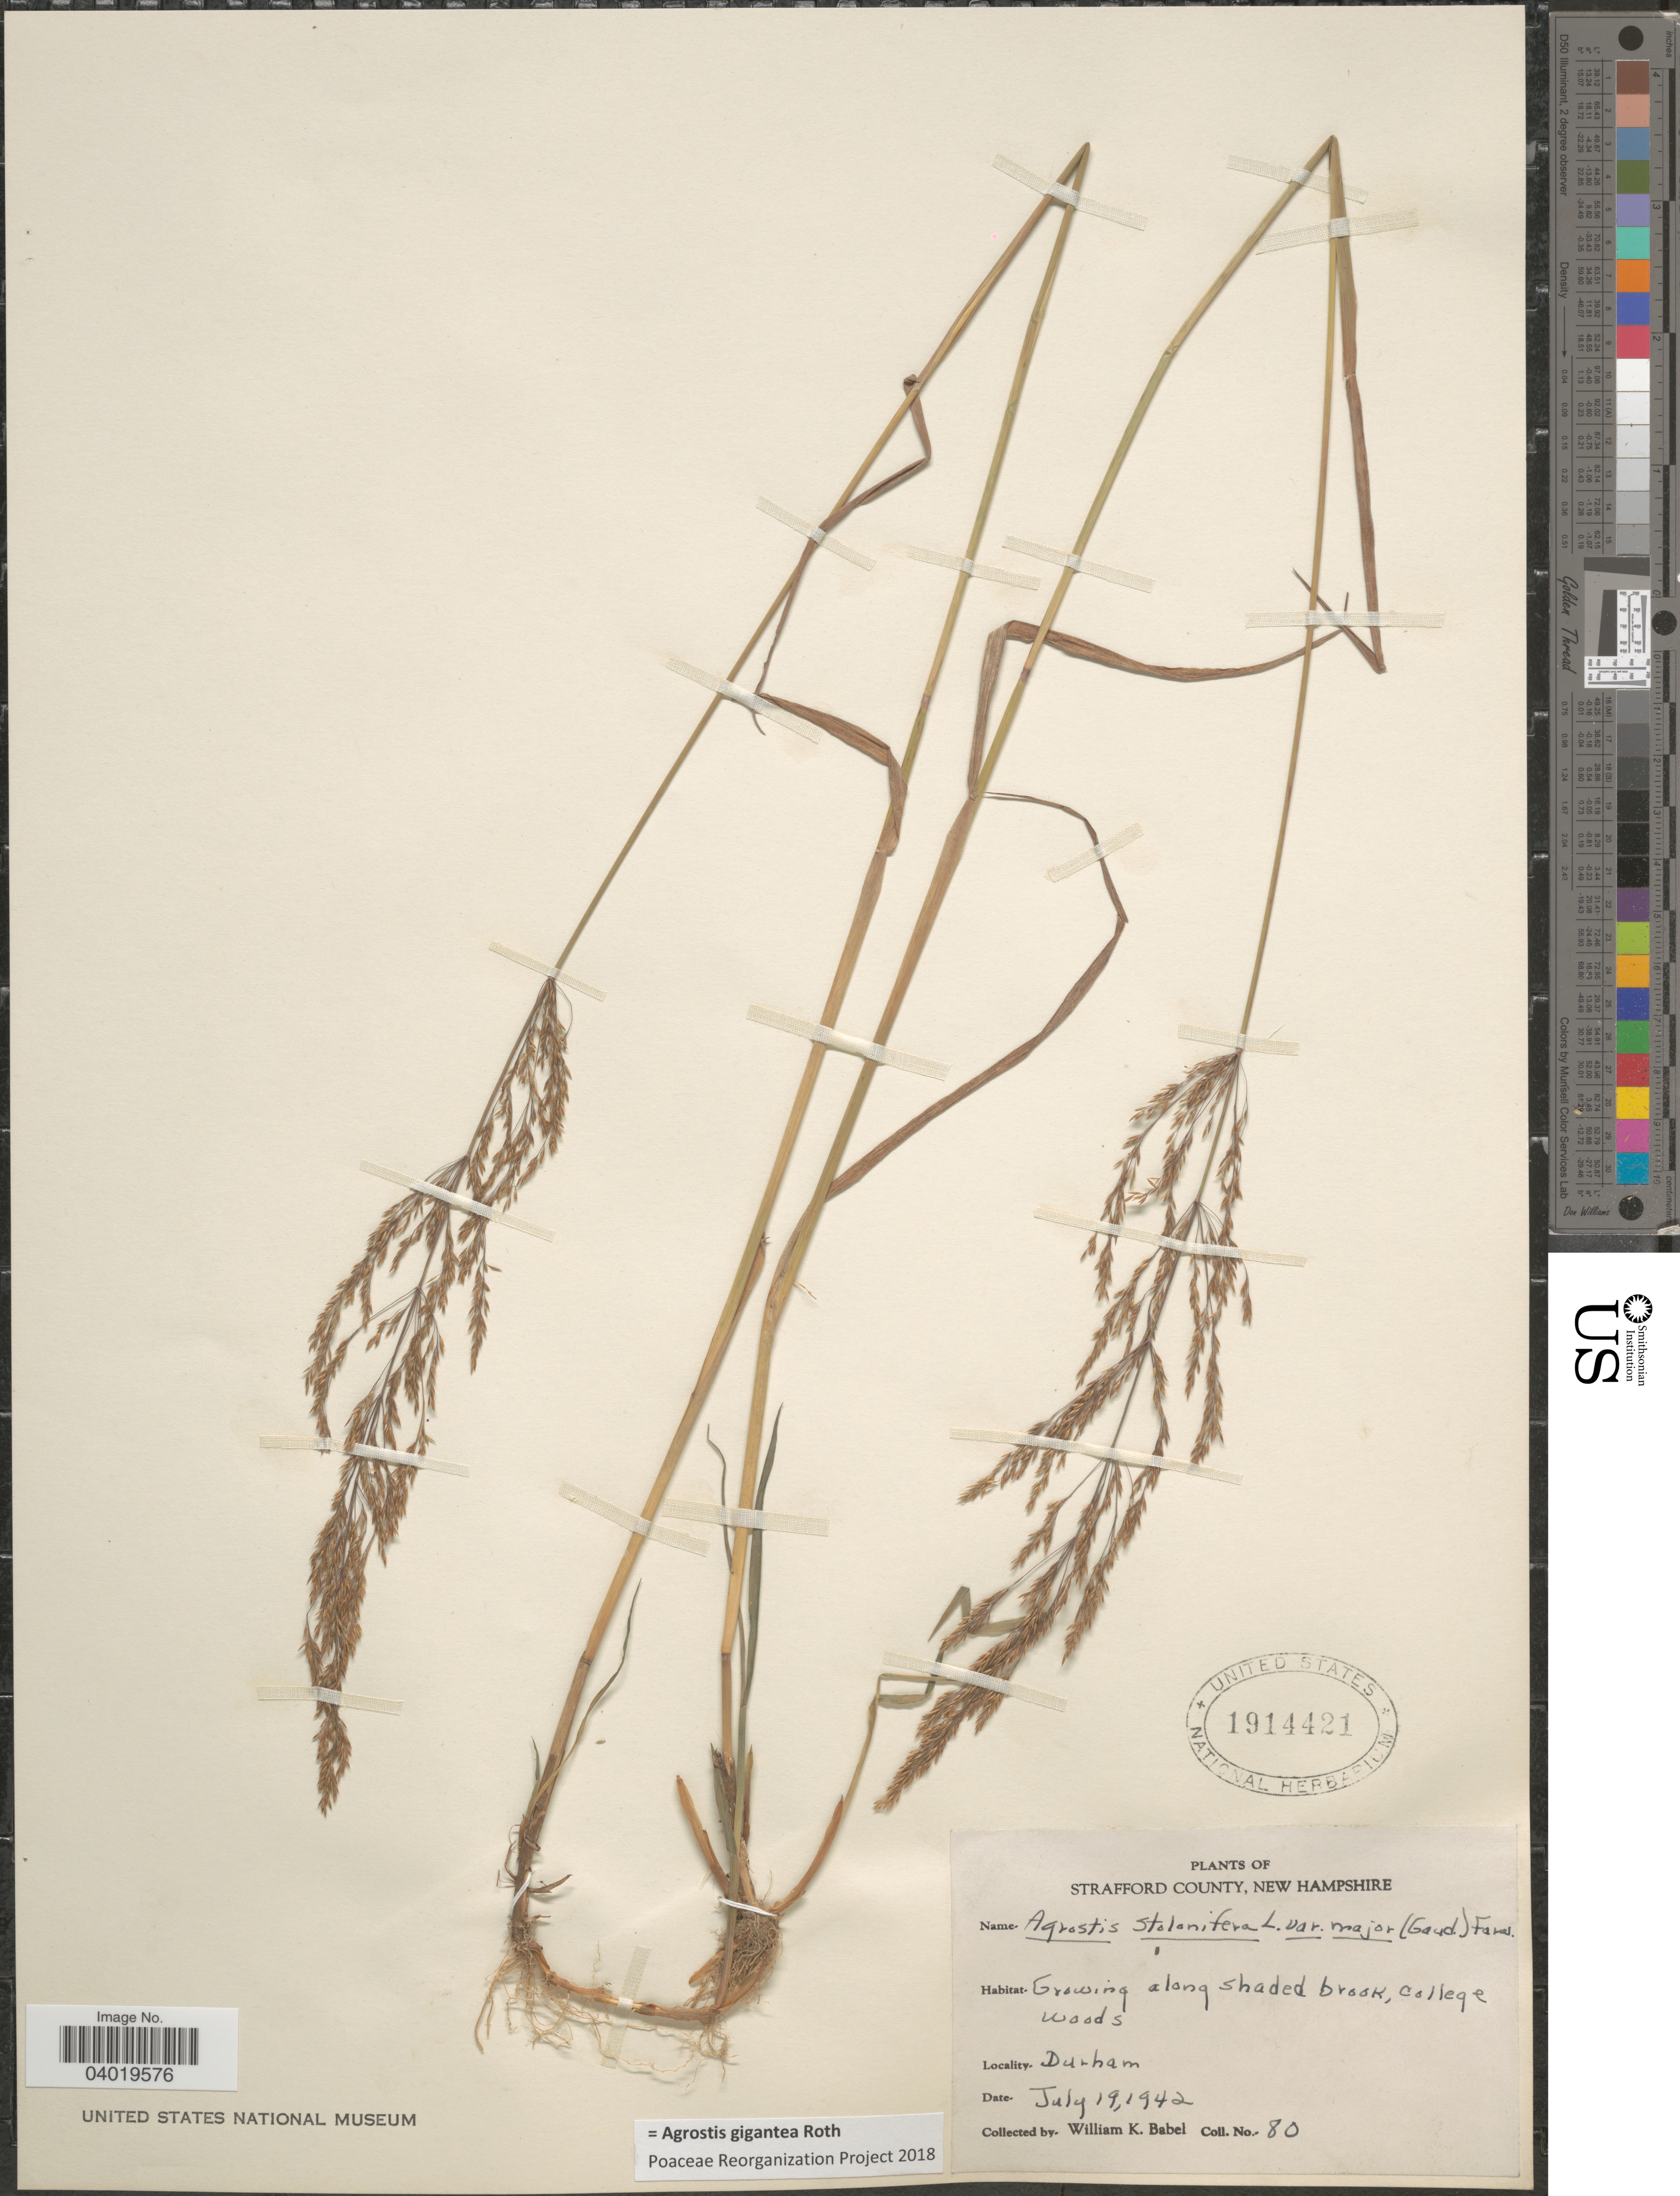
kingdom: Plantae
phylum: Tracheophyta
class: Liliopsida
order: Poales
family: Poaceae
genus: Agrostis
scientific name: Agrostis gigantea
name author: Roth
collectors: W. Babel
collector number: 80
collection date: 1942-07-19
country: United States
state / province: New Hampshire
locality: Strafford County. Durham.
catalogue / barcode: US 1914421